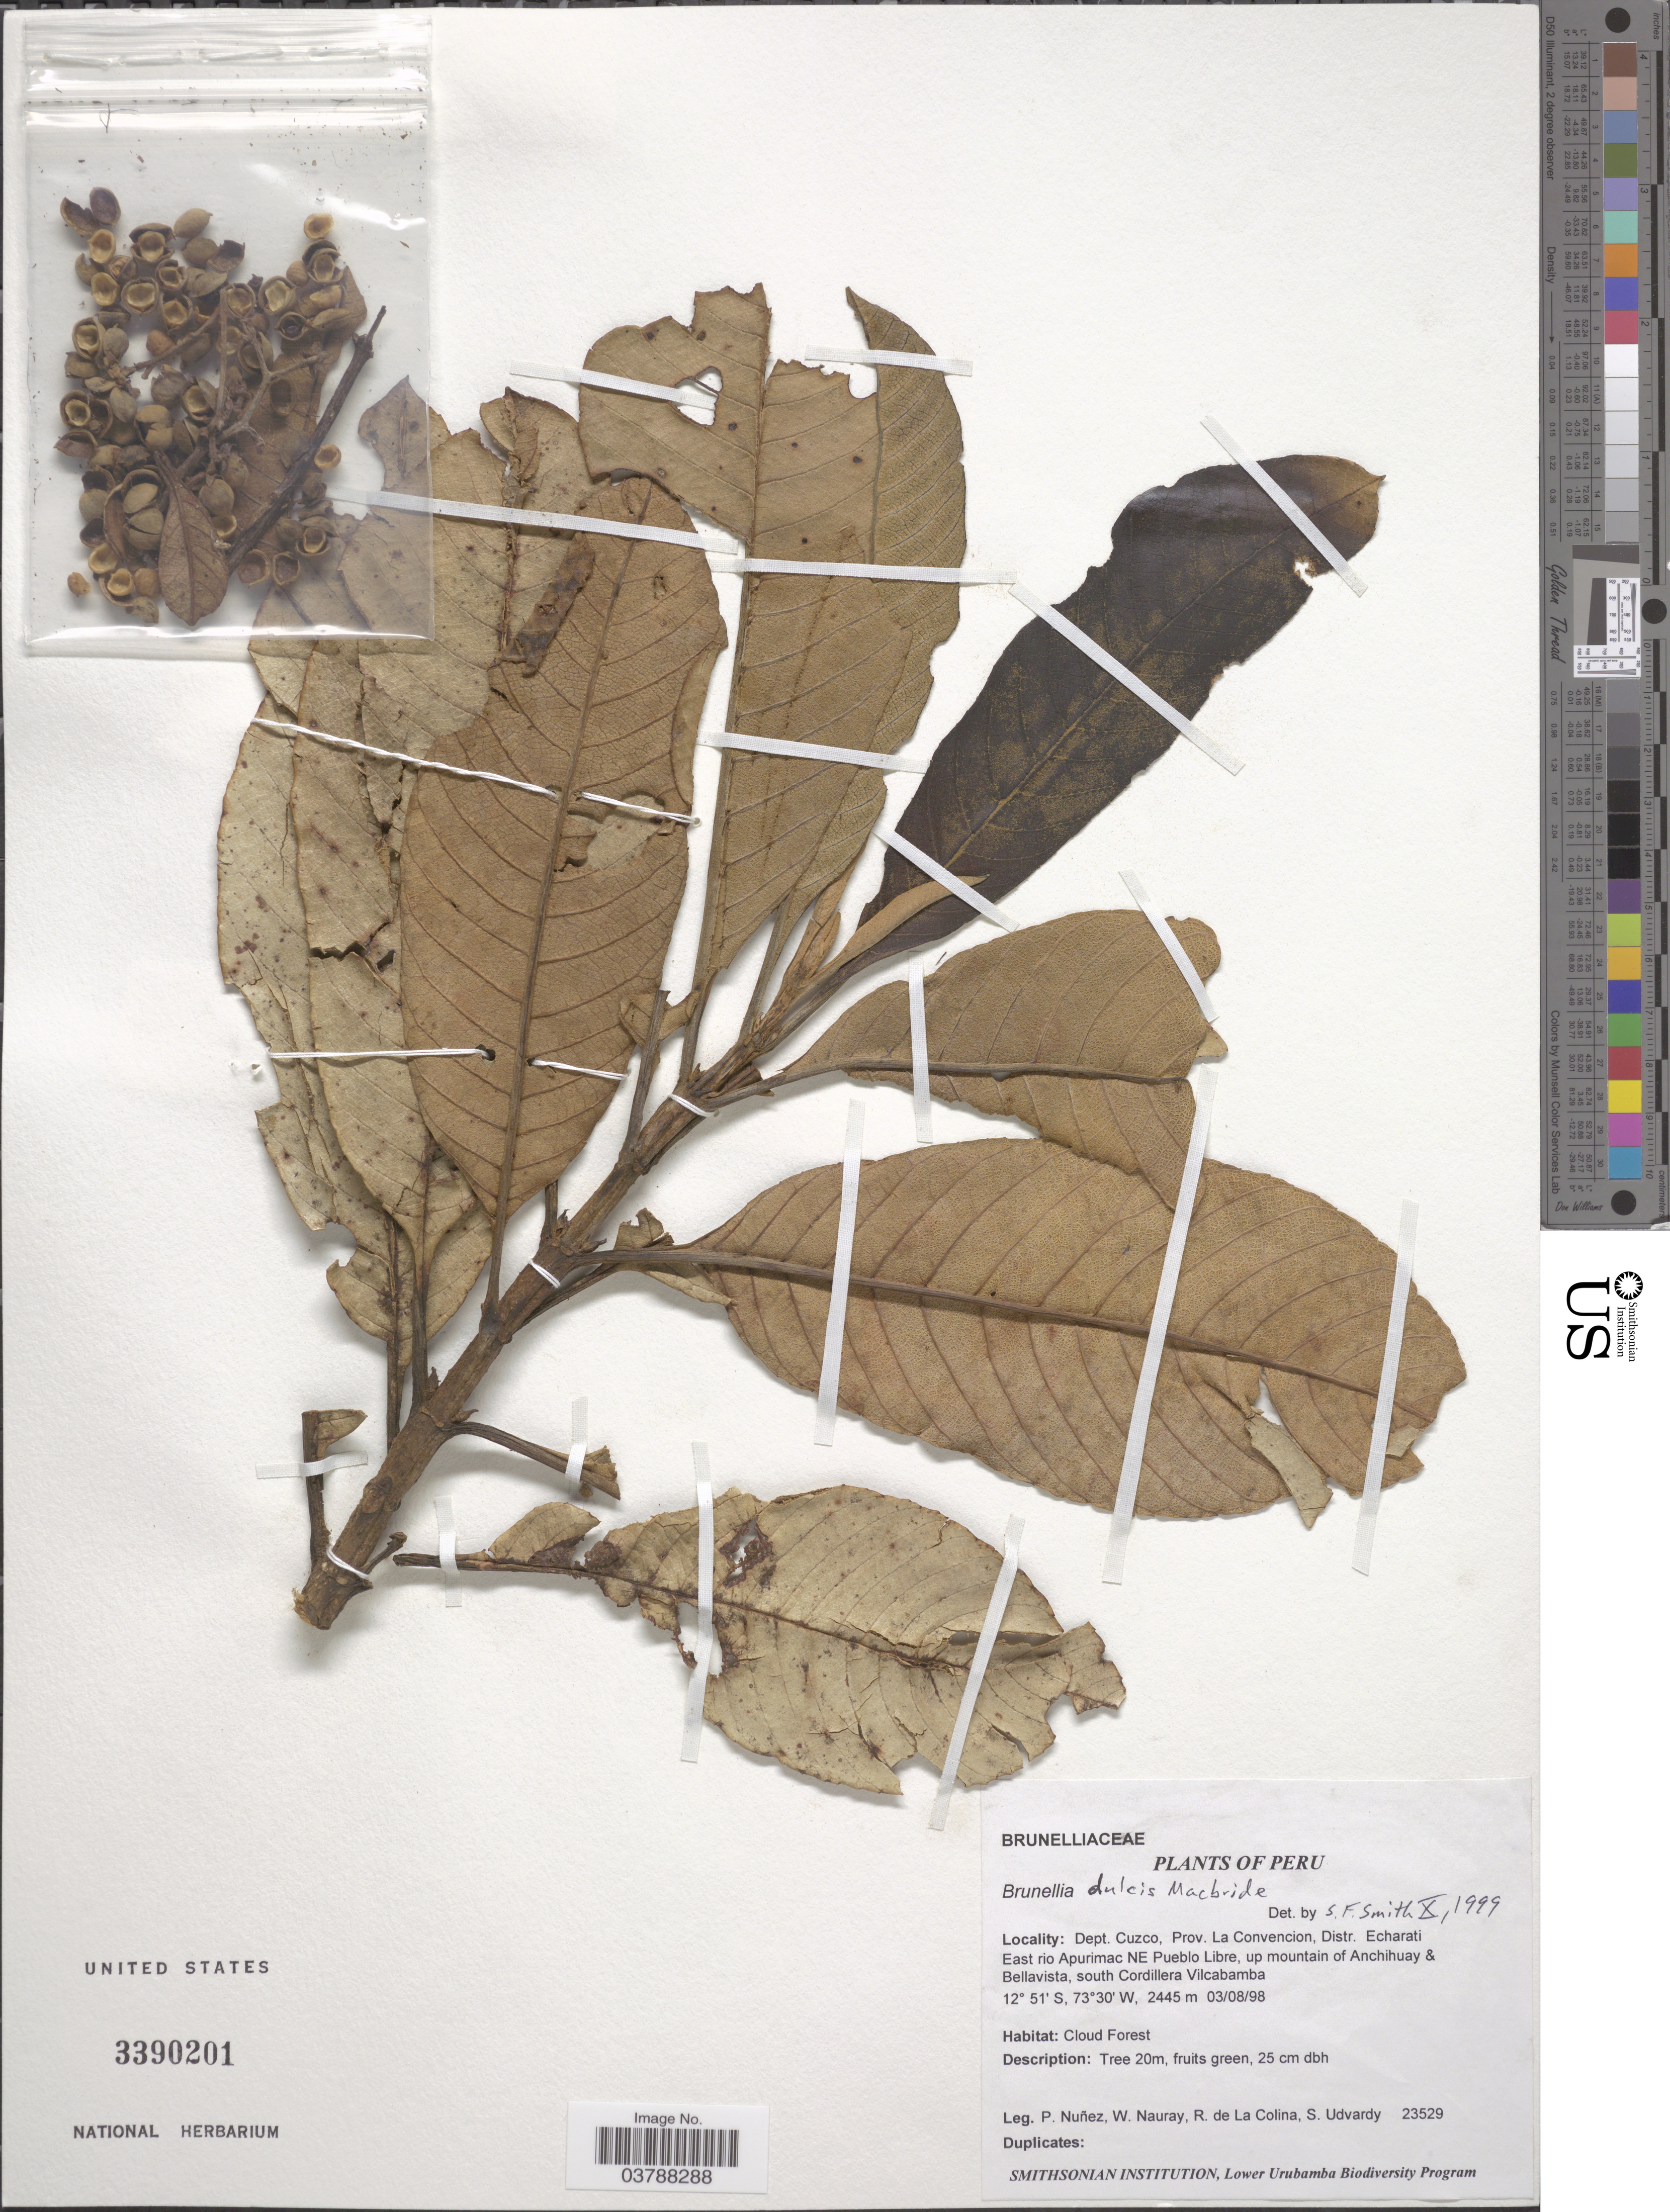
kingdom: Plantae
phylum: Tracheophyta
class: Magnoliopsida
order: Oxalidales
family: Brunelliaceae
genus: Brunellia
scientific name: Brunellia dulcis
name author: J.F. Macbr.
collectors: P. Nuñez V., W. Nauray, R. de La Colina & S. Udvardy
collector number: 23529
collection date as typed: Transcribed d/m/y: 3/8/98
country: Peru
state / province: Cusco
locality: Dept. Cuzco, Prov. La Convencion, Distr. Echarati East rio Apurimac NE Pueblo Libre, up mountain of Anchihuay & Bellavista, south Cordillera Vilcabamba.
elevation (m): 2445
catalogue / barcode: US 3390201